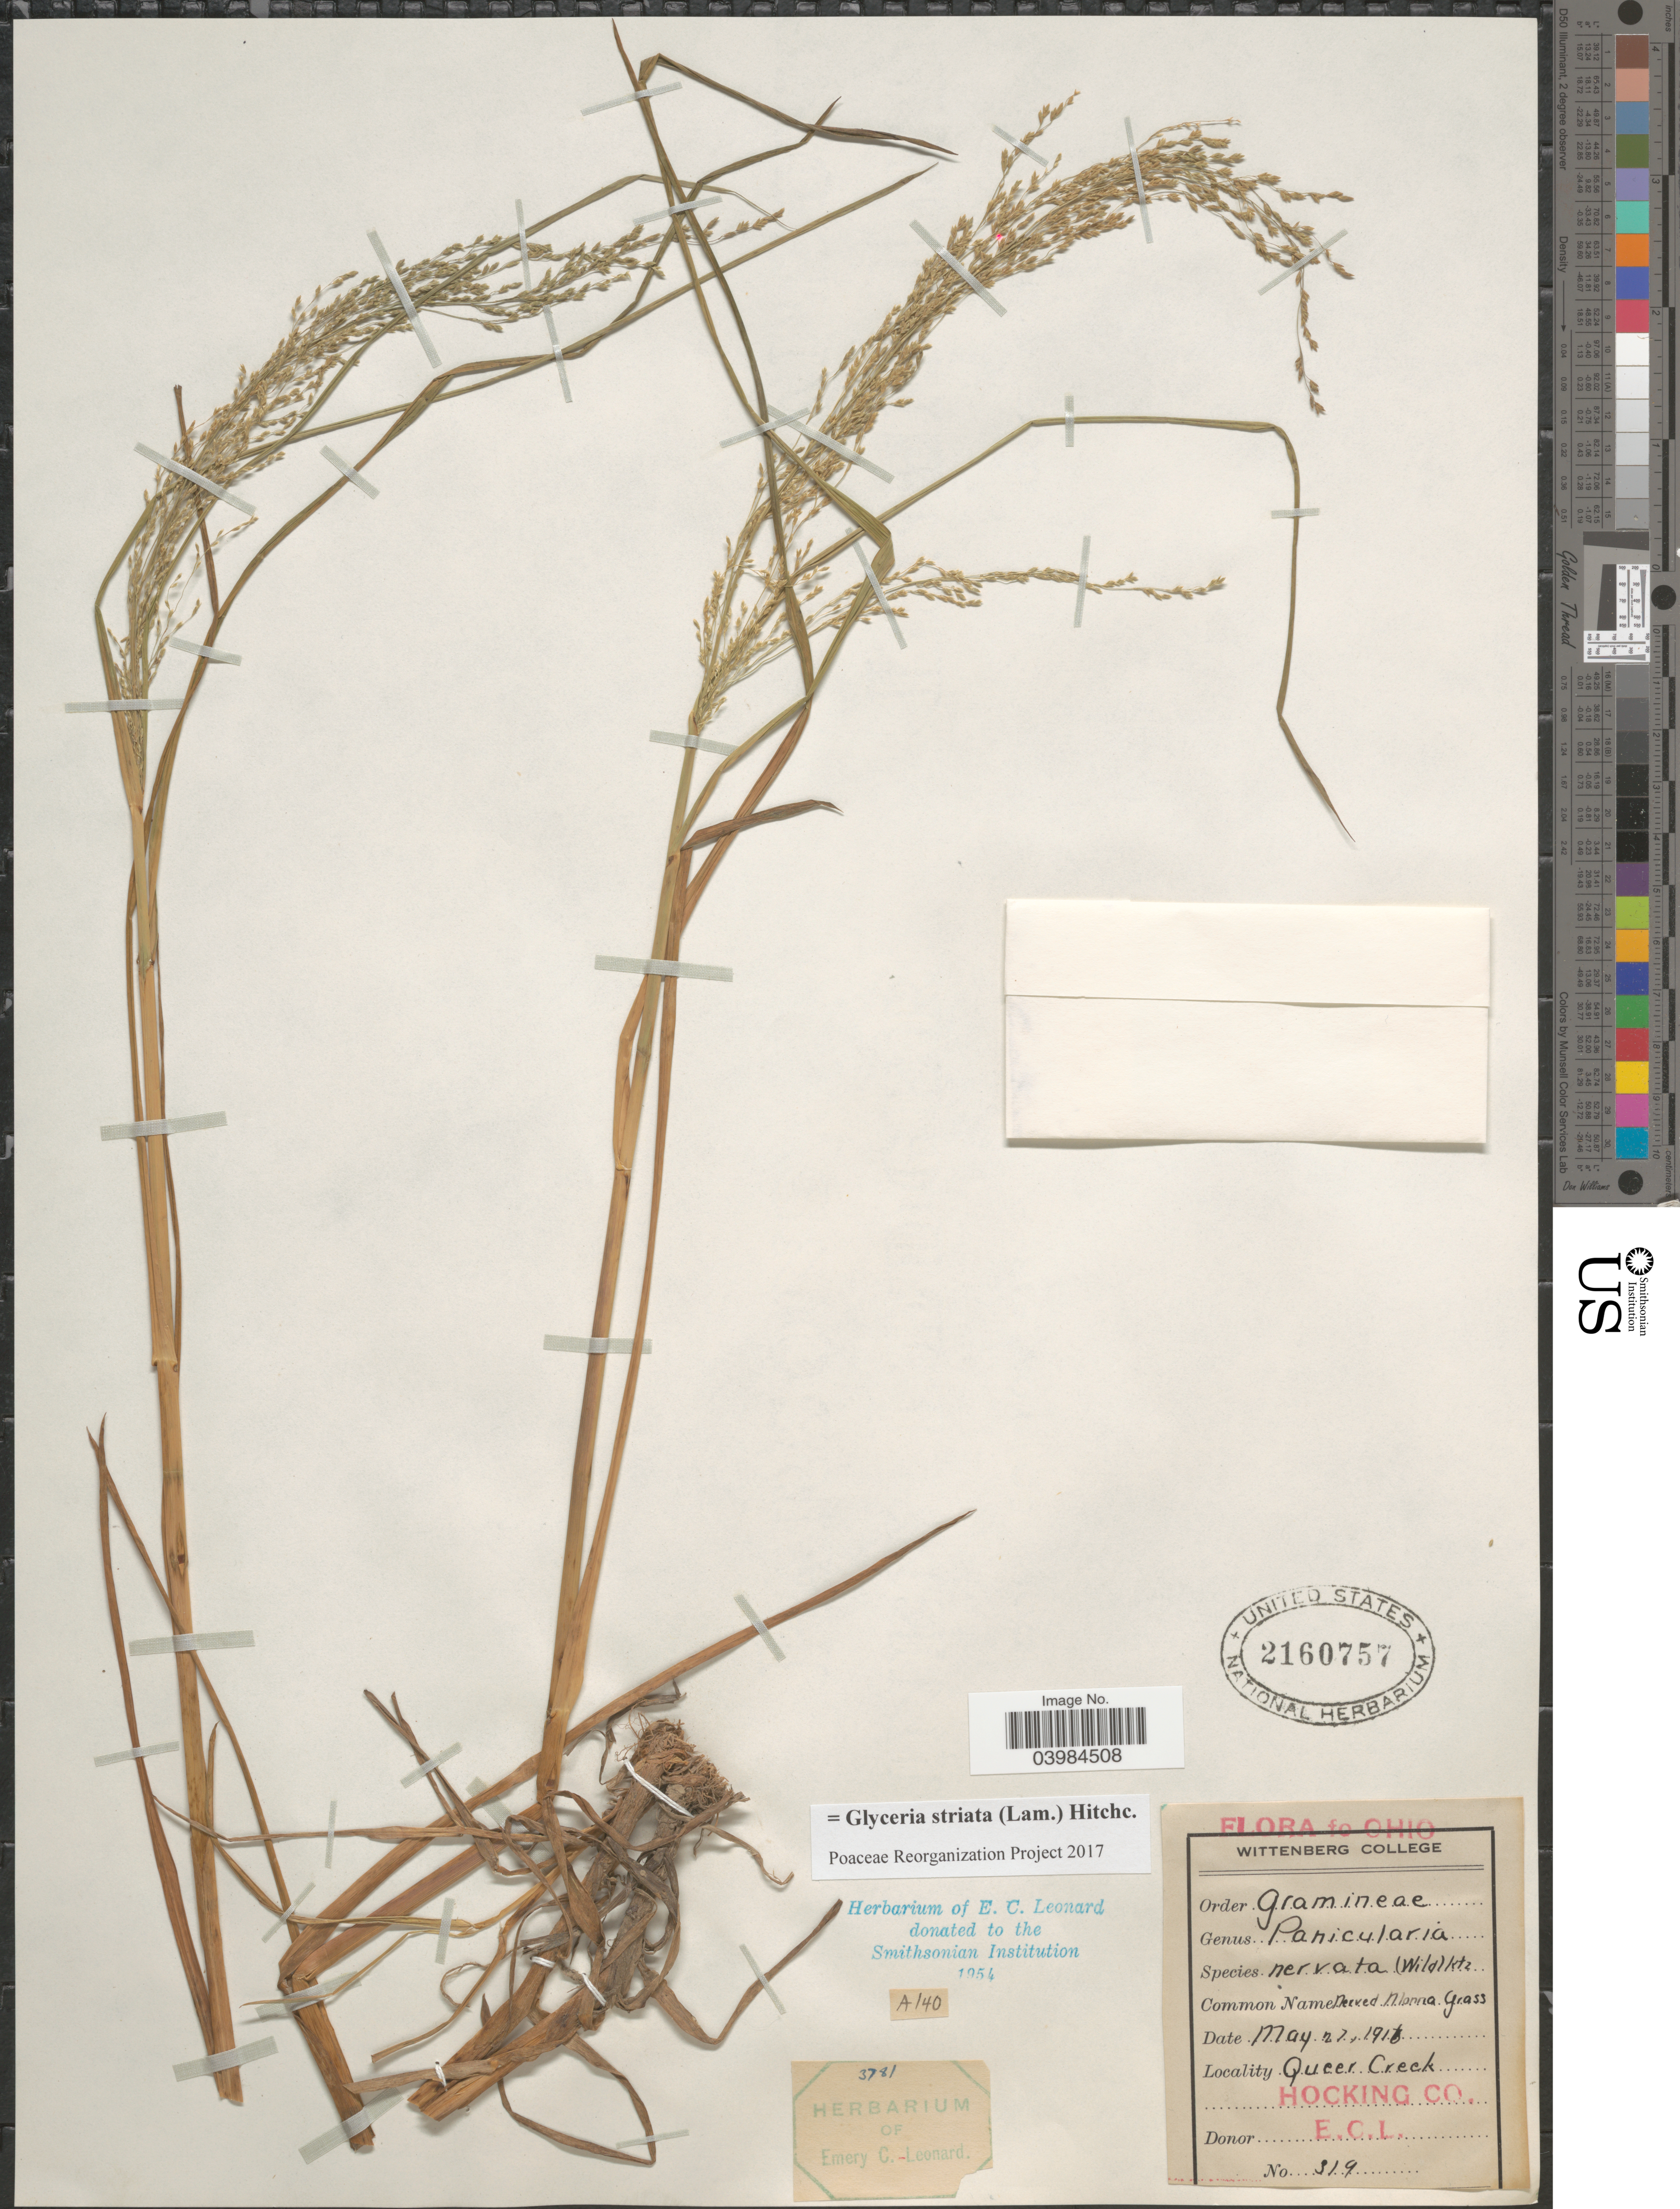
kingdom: Plantae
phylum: Tracheophyta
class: Liliopsida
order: Poales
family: Poaceae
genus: Glyceria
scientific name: Glyceria striata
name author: (Lam.) Hitchc.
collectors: E. C. Leonard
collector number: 319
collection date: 1916-05-27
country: United States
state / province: Ohio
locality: Queer Creek. Hocking Co.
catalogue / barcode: US 2160757